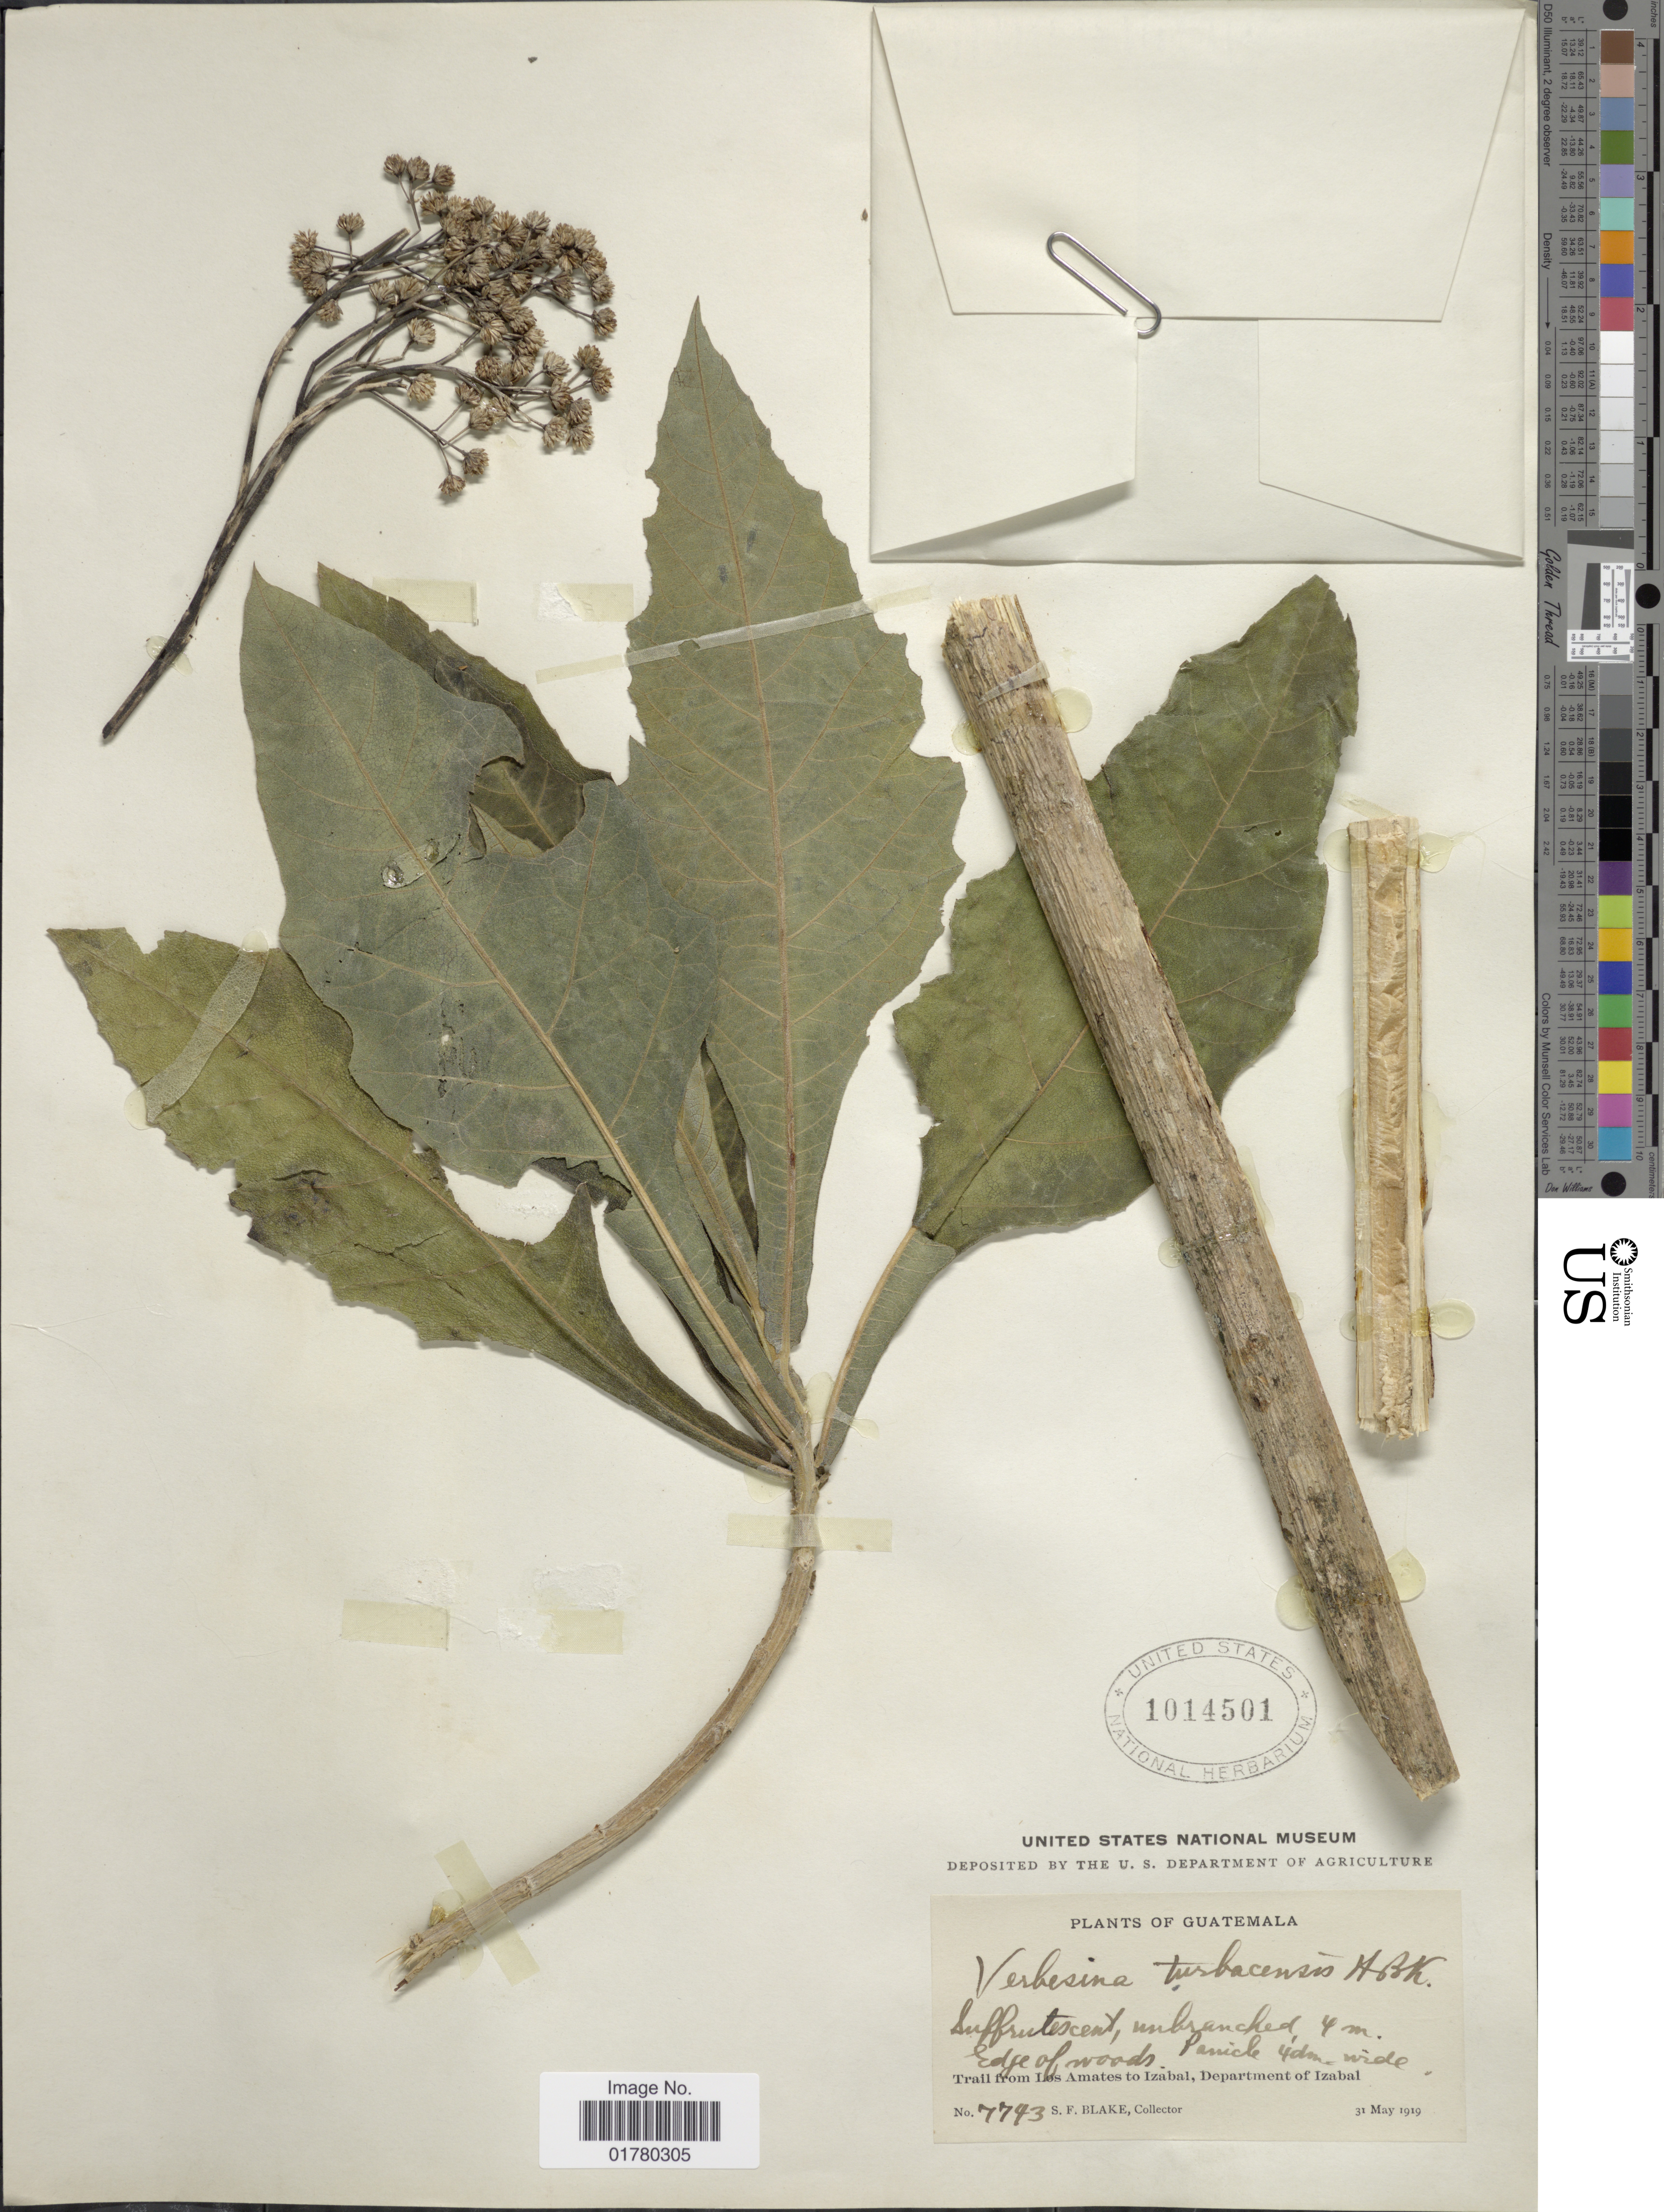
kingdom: Plantae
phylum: Tracheophyta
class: Magnoliopsida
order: Asterales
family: Asteraceae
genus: Verbesina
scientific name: Verbesina turbacensis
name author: Kunth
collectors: S. Blake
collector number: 7743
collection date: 1919-05-31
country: Guatemala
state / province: Izabal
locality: Trail from Los Amates to Izabal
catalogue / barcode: US 1014501